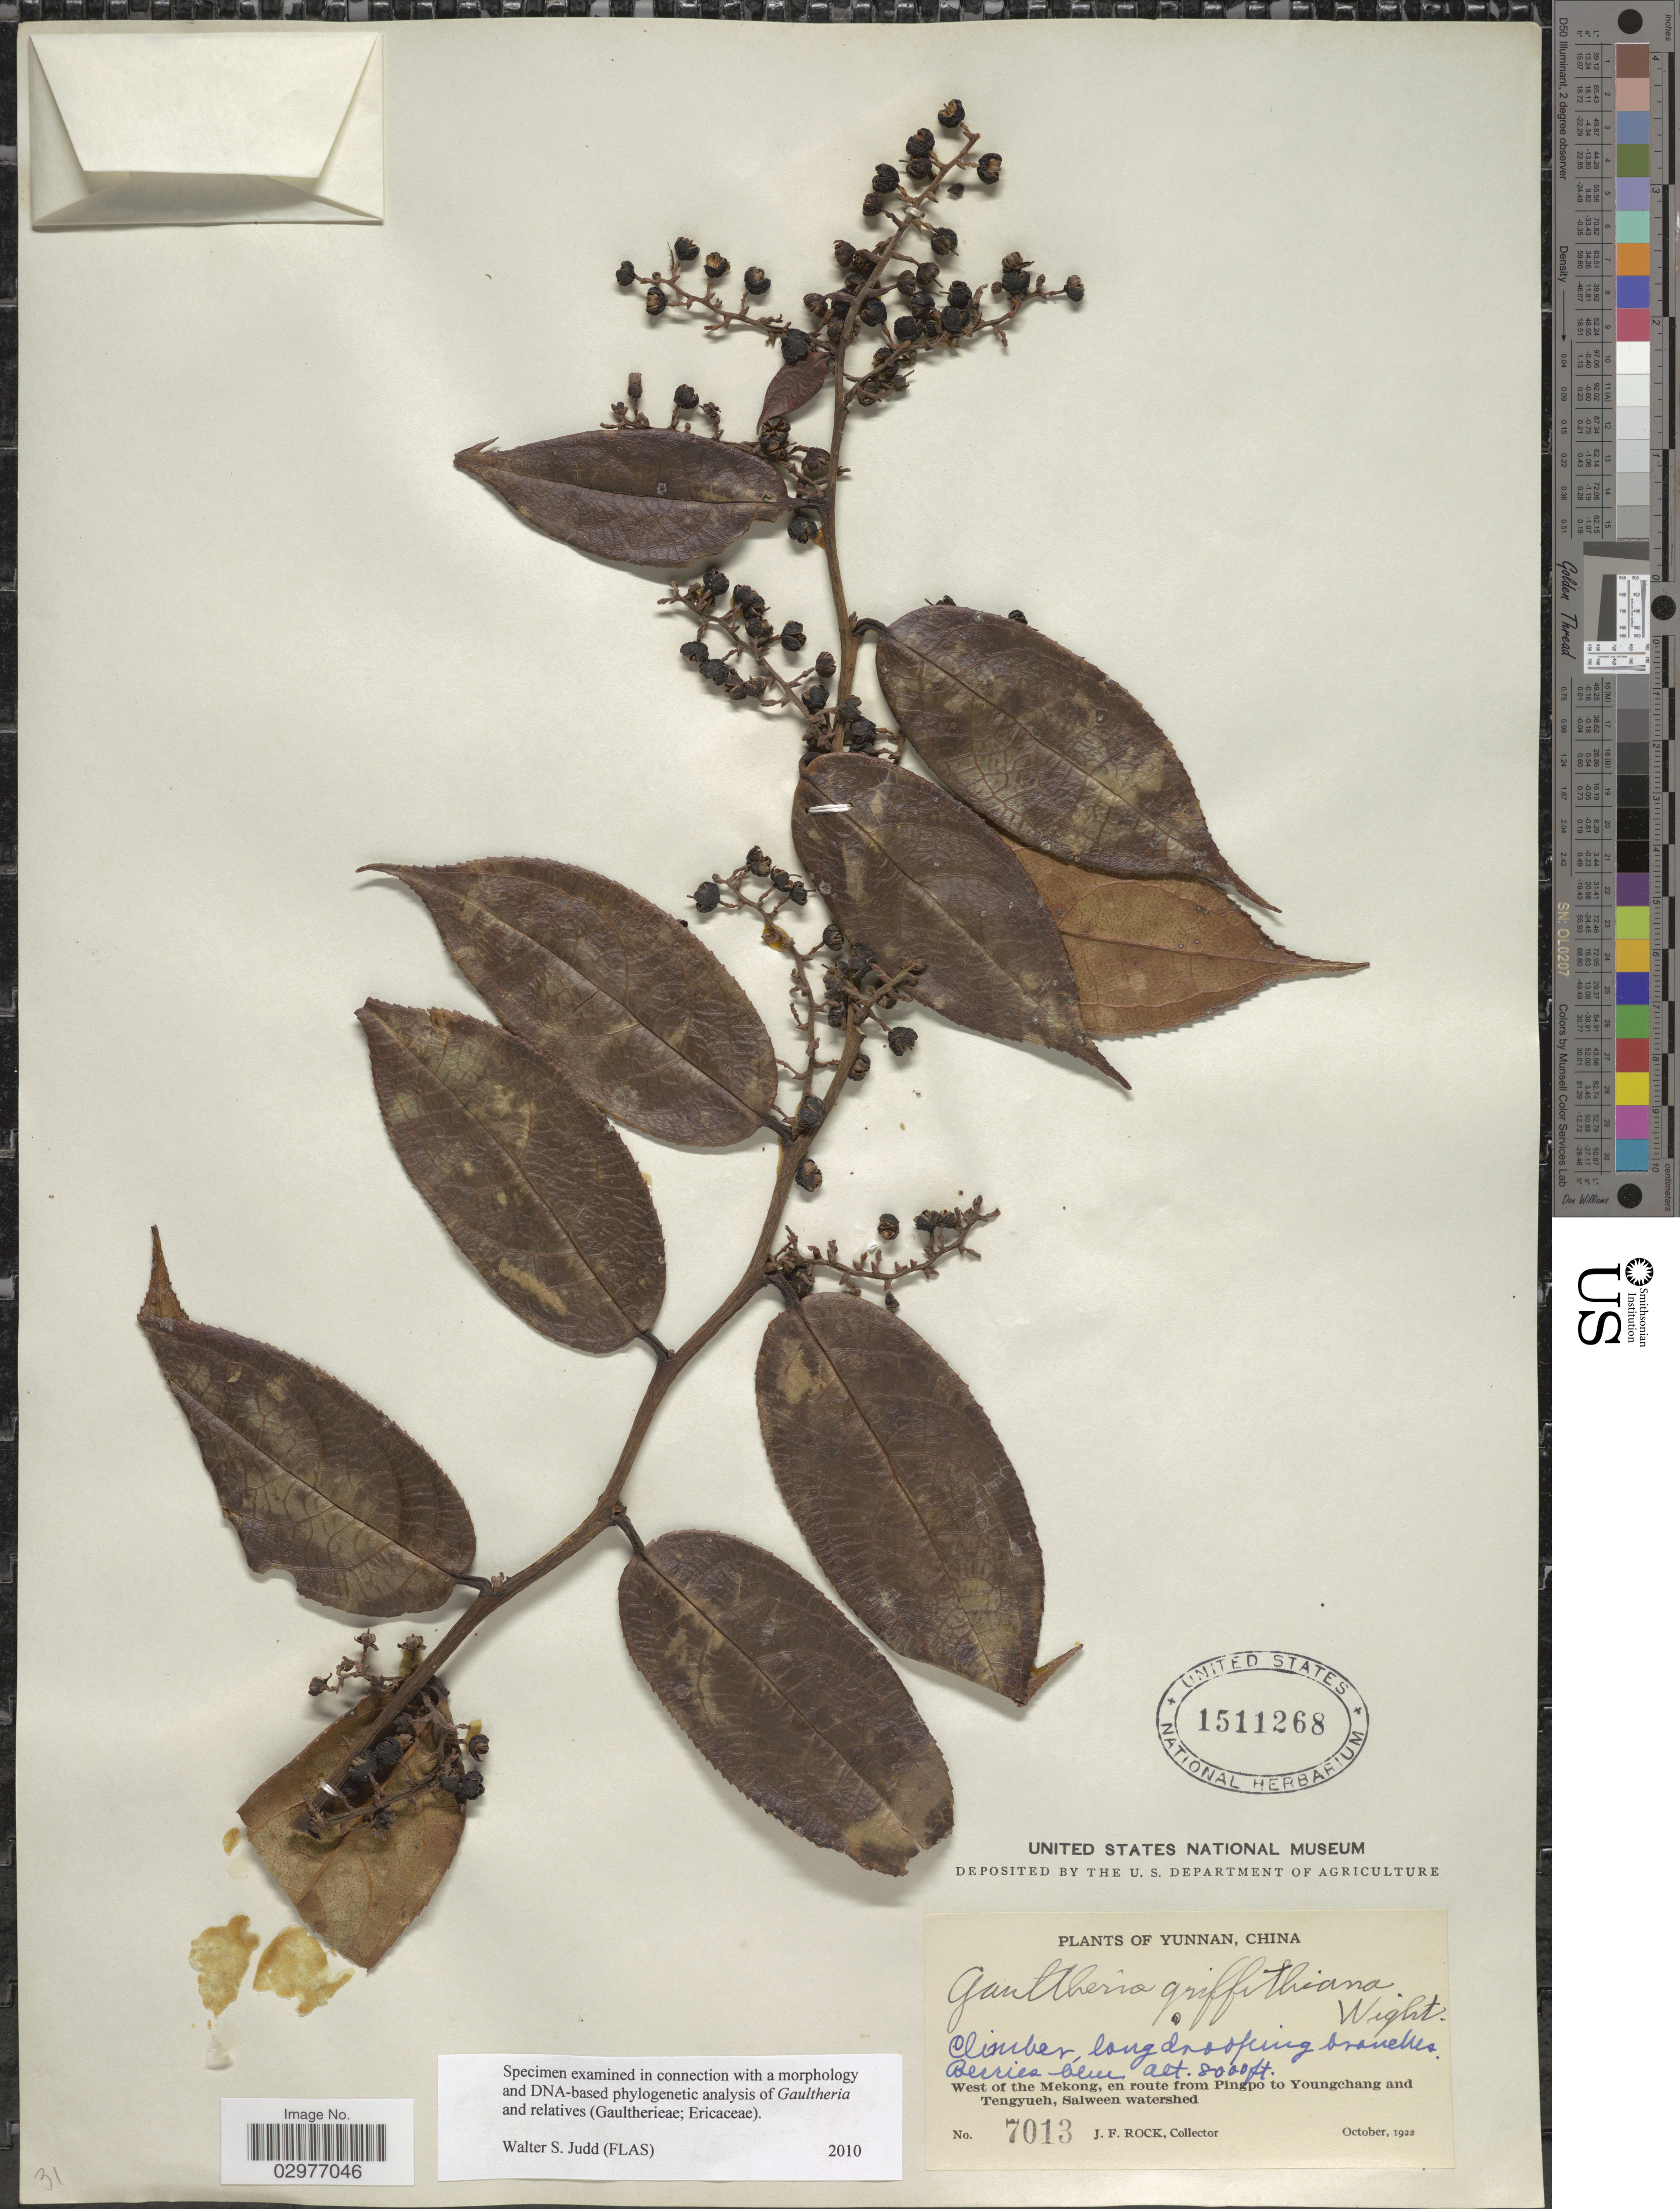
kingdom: Plantae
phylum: Tracheophyta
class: Magnoliopsida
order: Ericales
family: Ericaceae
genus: Gaultheria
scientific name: Gaultheria griffithiana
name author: Wight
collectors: J. Rock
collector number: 7013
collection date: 1922-10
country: China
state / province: Yunnan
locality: West of the Mekong, en route from Pingpo to Youngchang and Tengyeh, Salween watershed.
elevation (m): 2438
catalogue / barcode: US 1511268